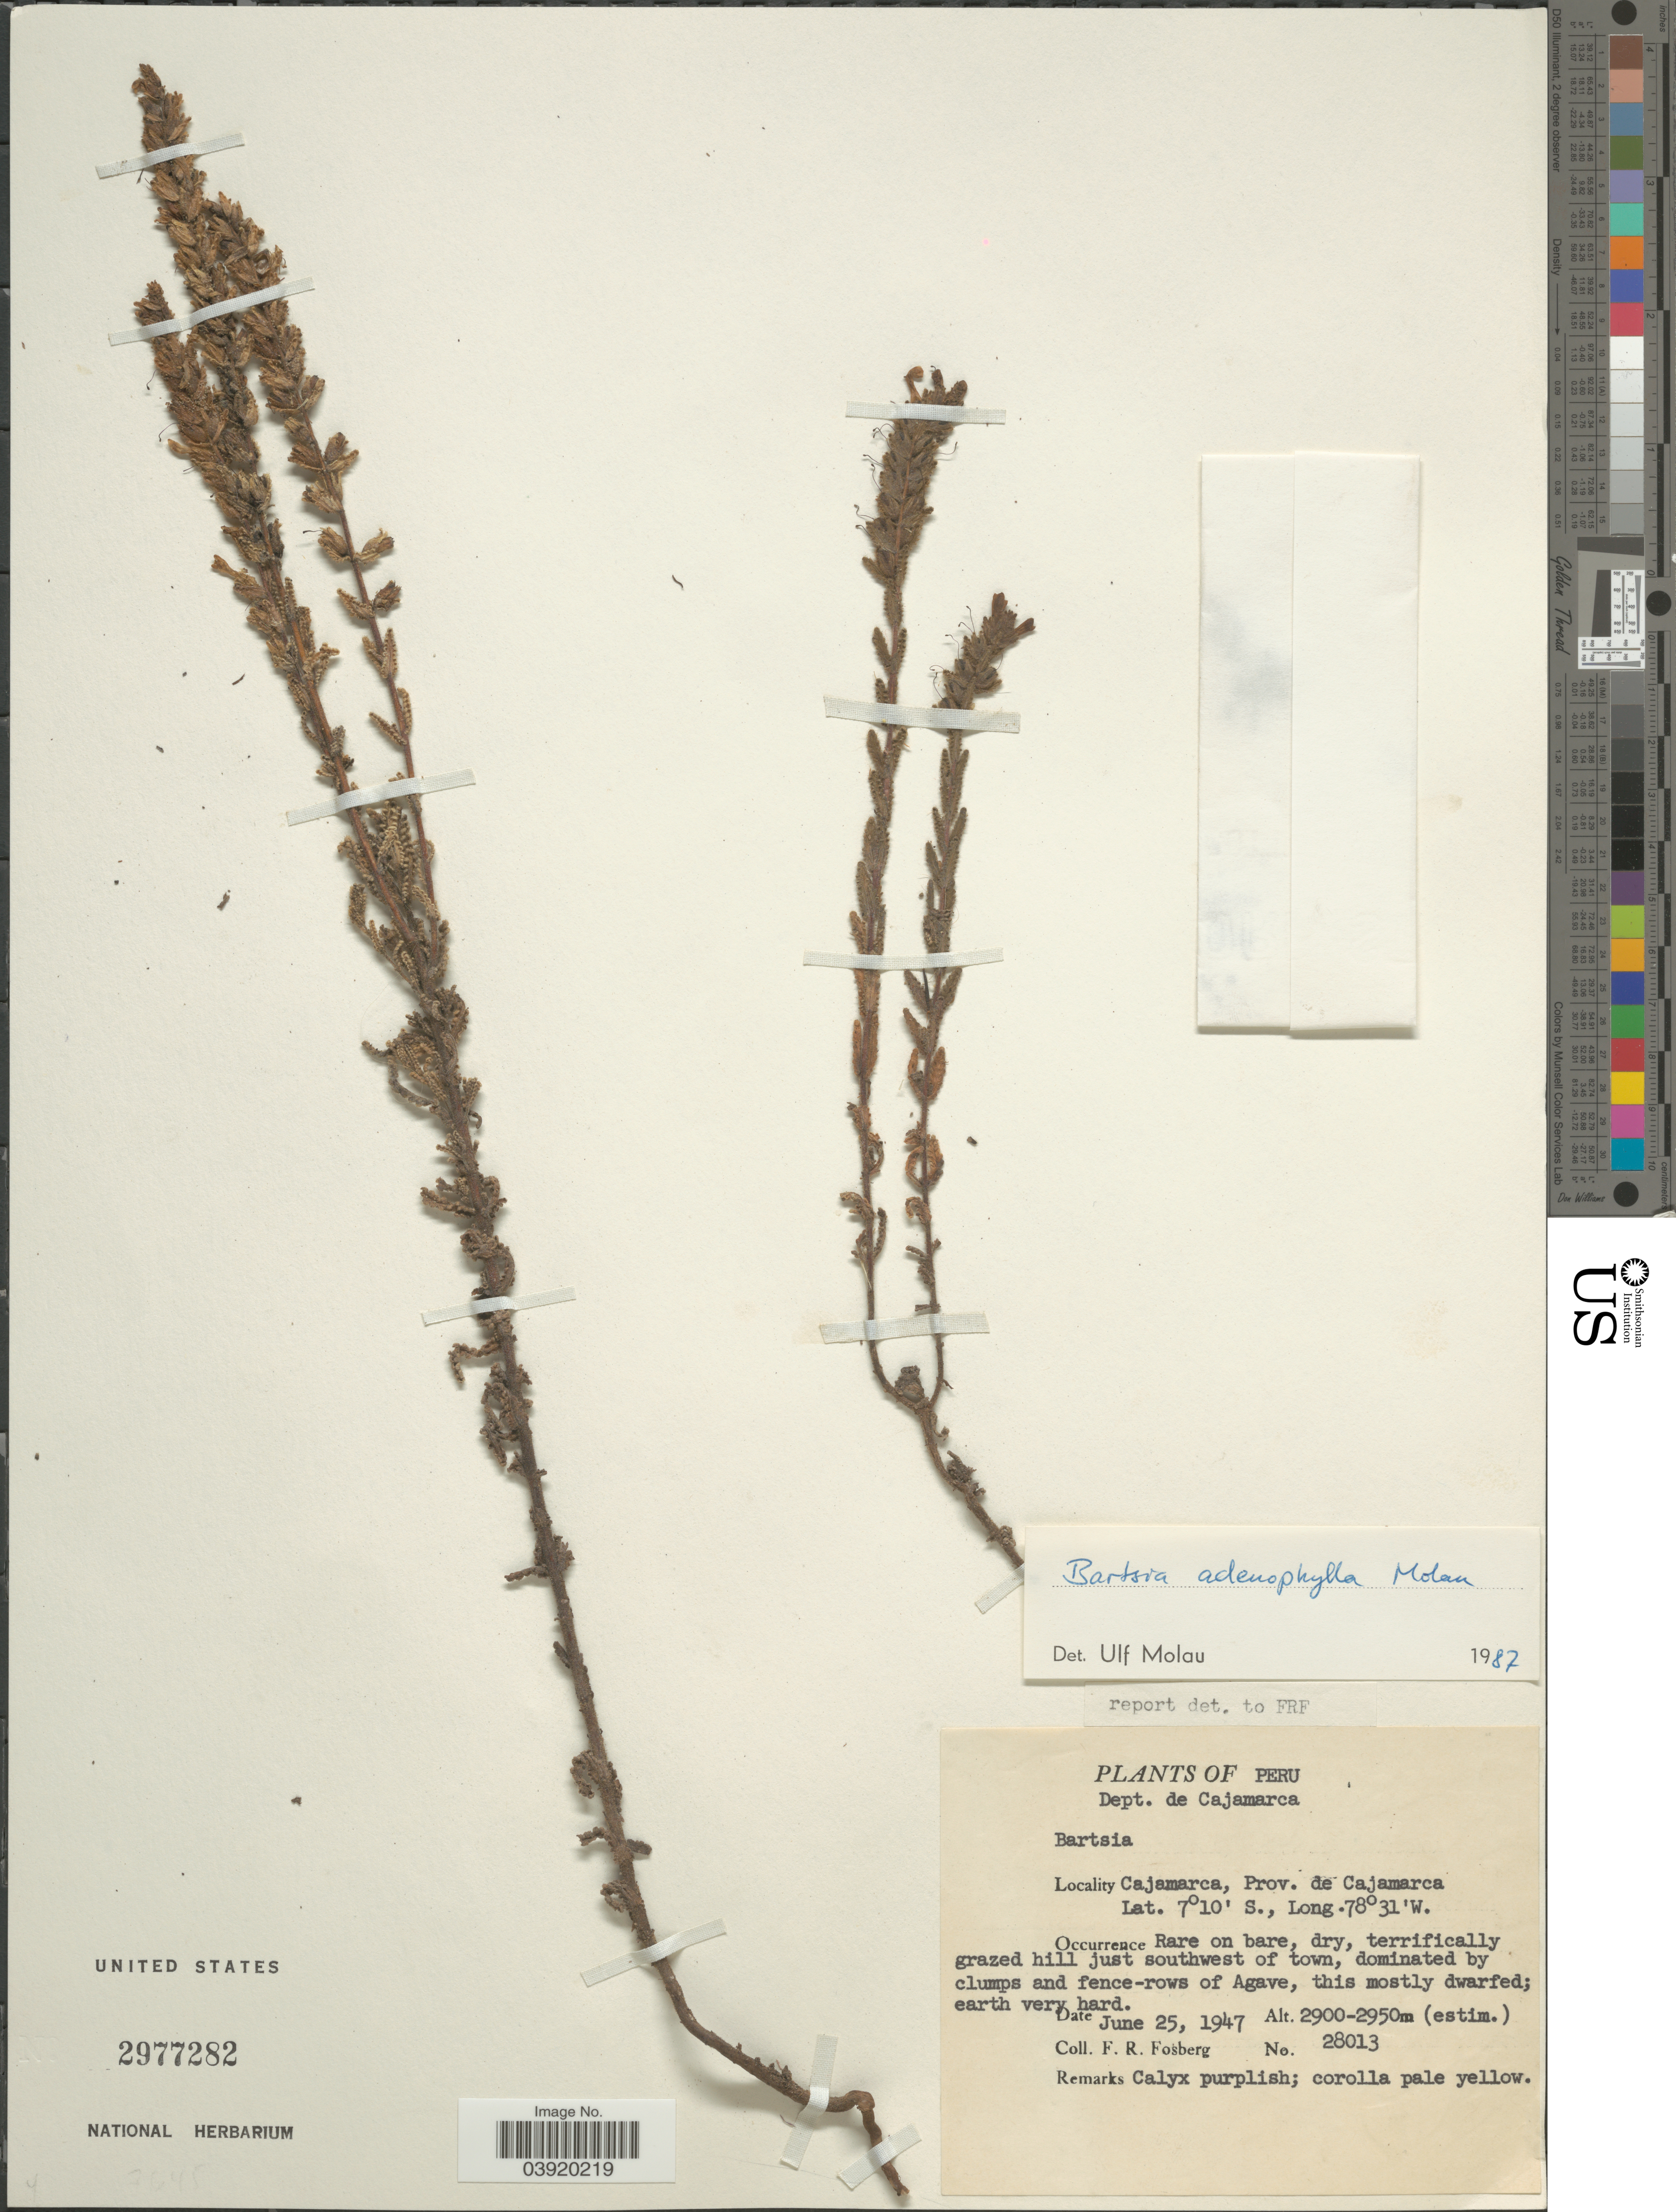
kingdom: Plantae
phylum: Tracheophyta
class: Magnoliopsida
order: Lamiales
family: Orobanchaceae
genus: Bartsia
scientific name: Bartsia adenophylla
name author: Molau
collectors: F. R. Fosberg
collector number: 28013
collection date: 1947-06-25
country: Peru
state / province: Cajamarca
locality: Dept. de Cajamarca. Cajamarca.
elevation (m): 2900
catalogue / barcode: US 2977282